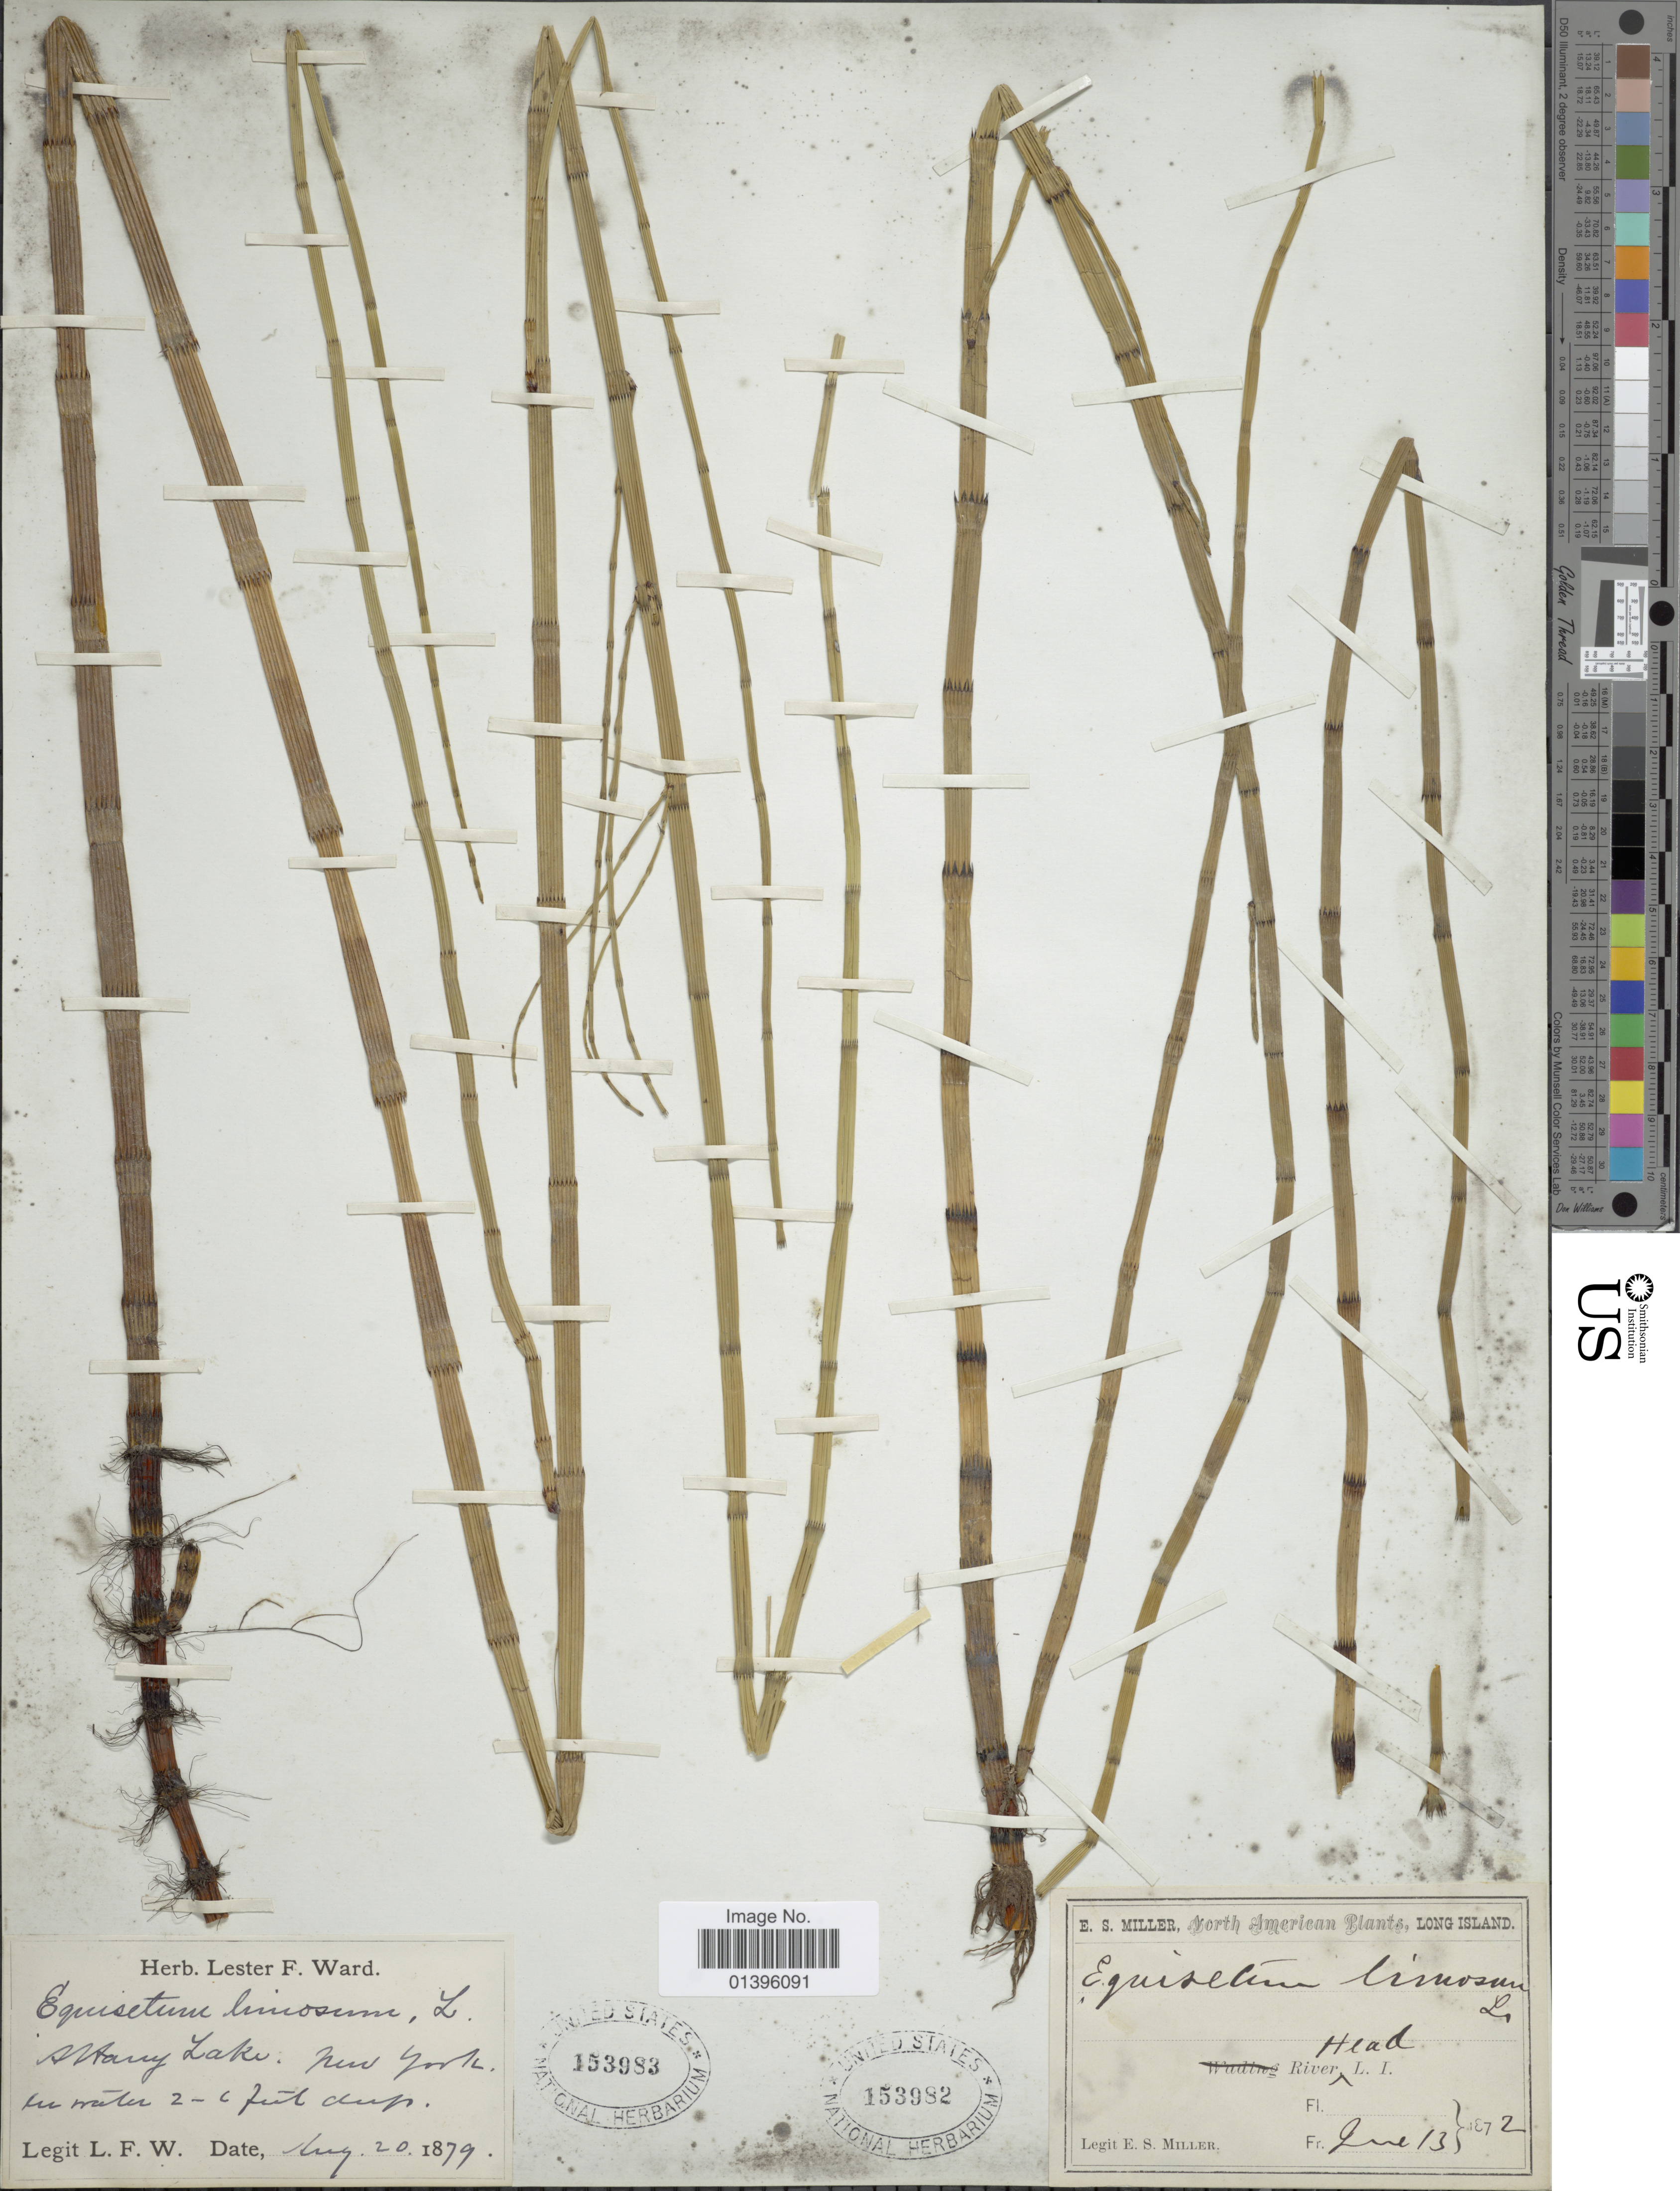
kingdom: Plantae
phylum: Tracheophyta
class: Polypodiopsida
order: Equisetales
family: Equisetaceae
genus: Equisetum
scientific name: Equisetum fluviatile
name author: L.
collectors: E. S. Miller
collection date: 1872-06-13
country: United States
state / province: New York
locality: Long Island, River Head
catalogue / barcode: US 153982